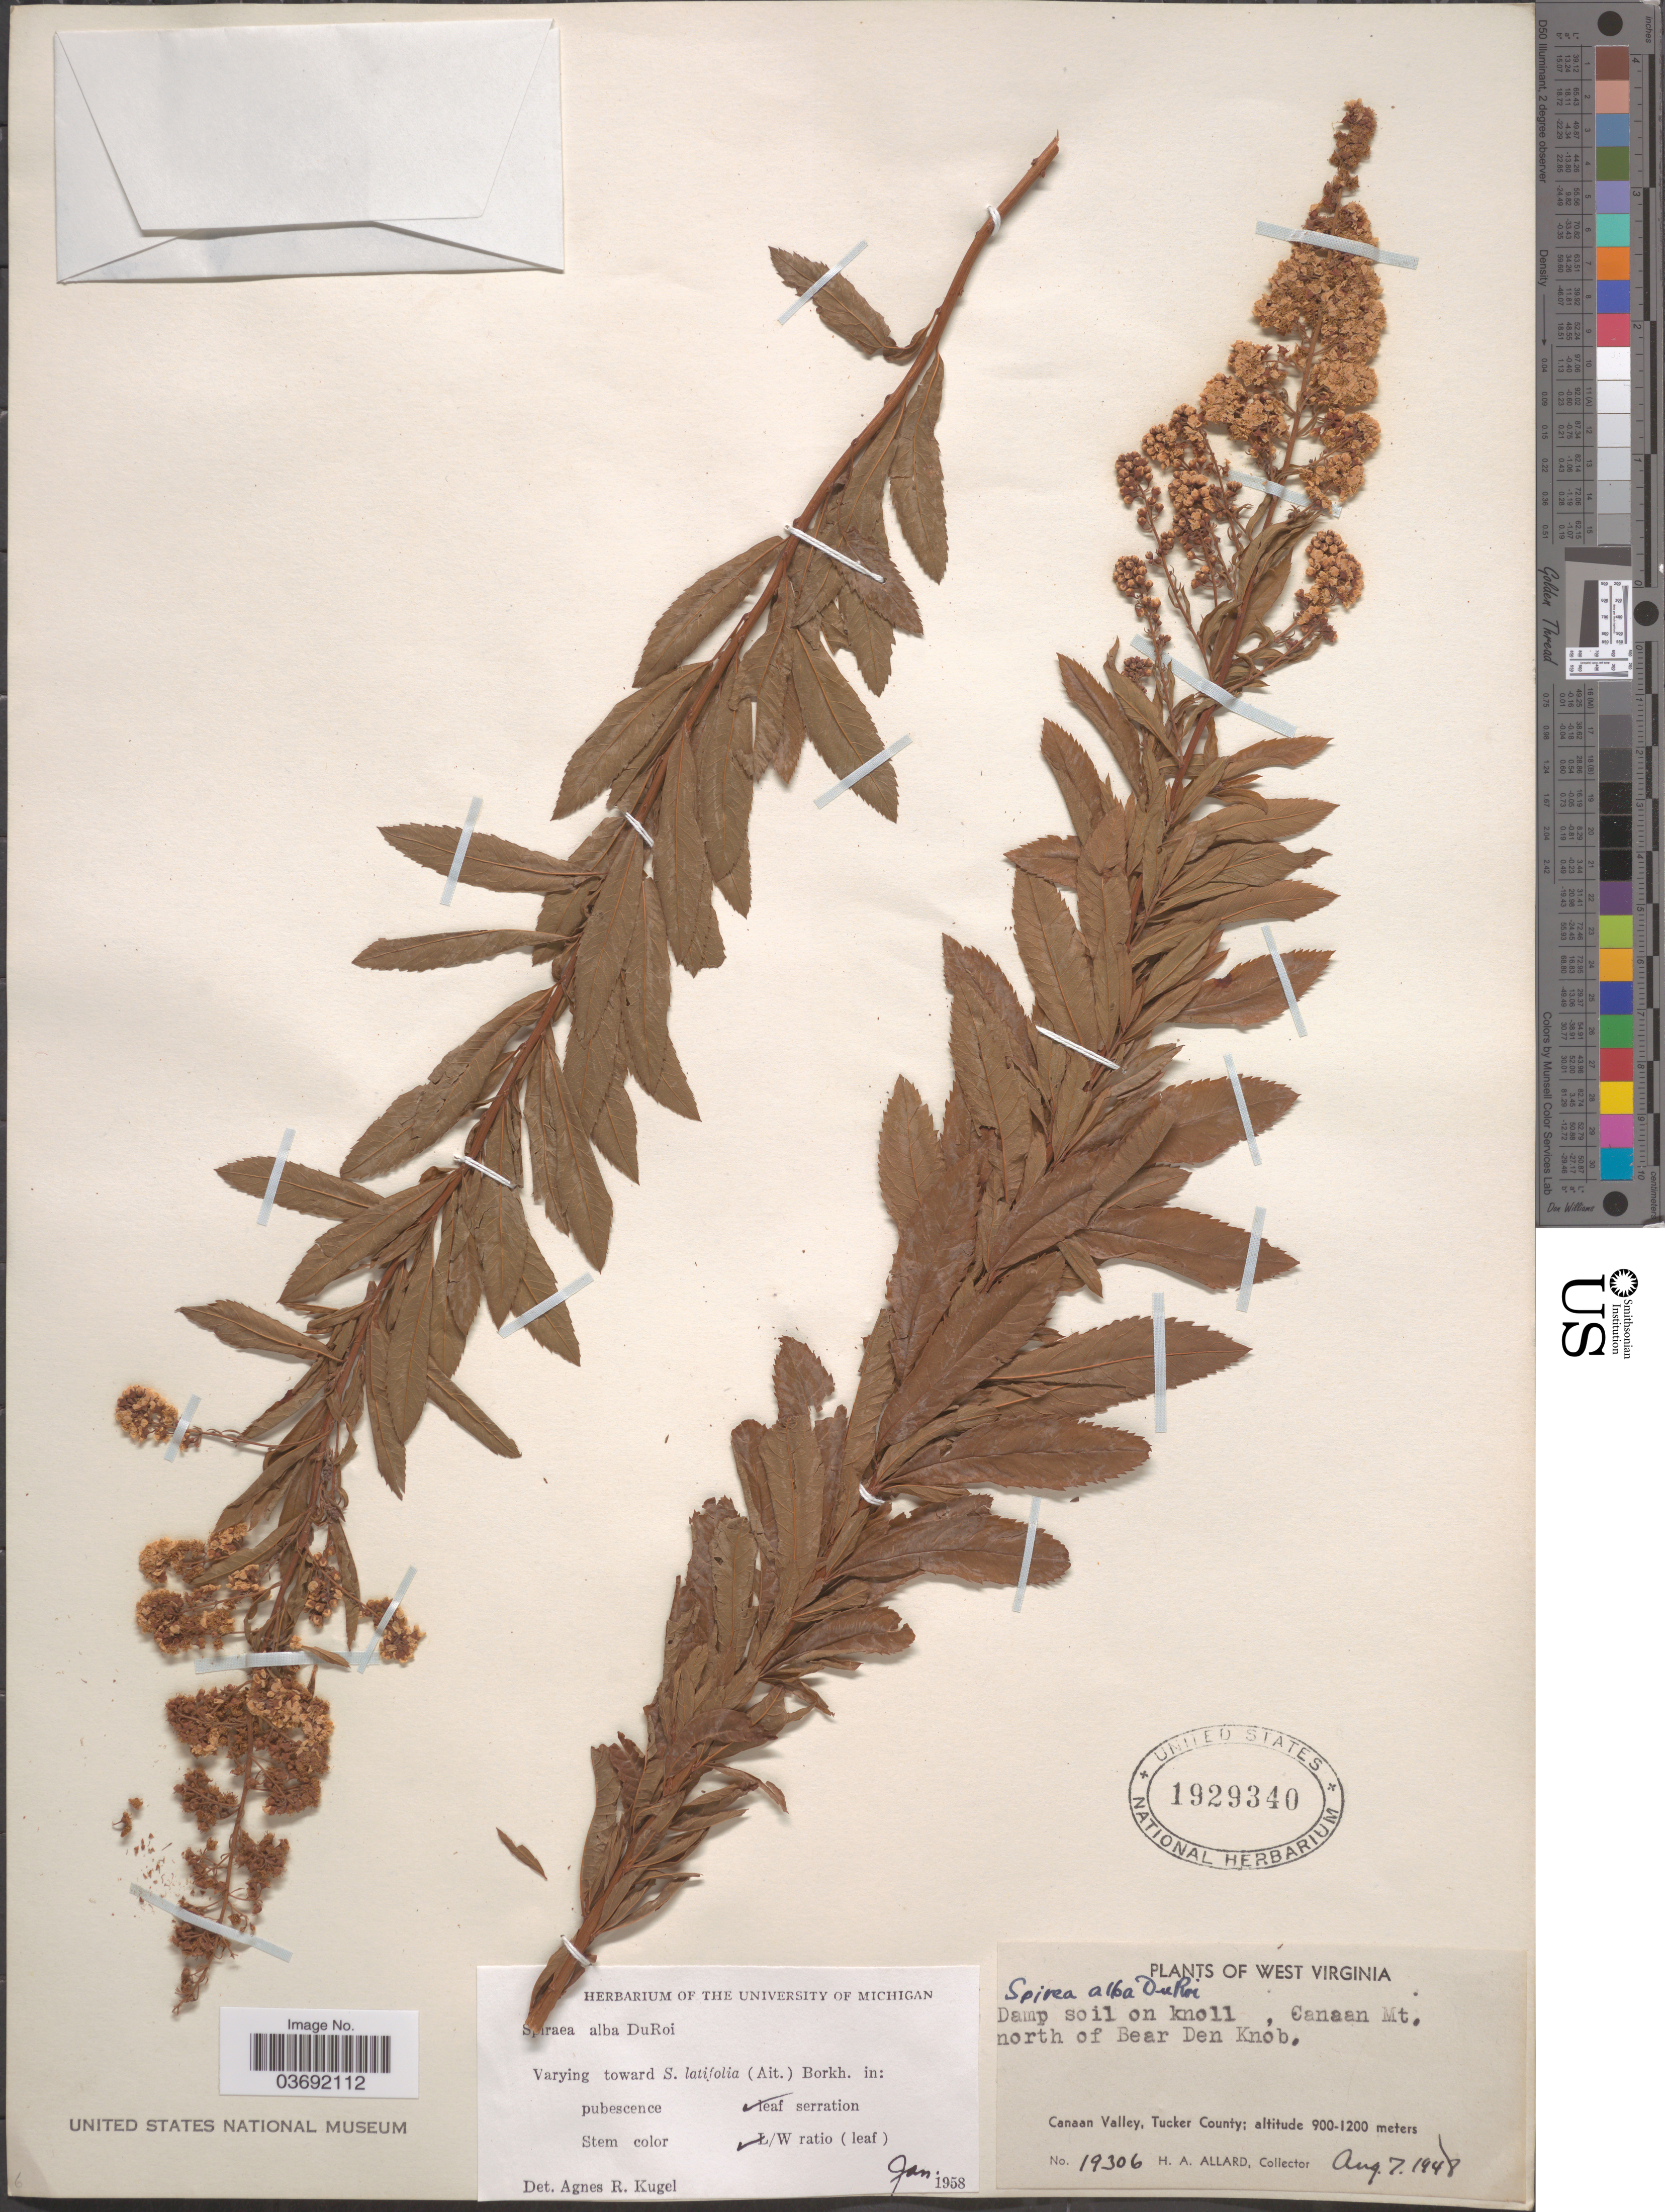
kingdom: Plantae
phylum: Tracheophyta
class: Magnoliopsida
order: Rosales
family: Rosaceae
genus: Spiraea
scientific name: Spiraea alba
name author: Du Roi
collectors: H. A. Allard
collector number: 19306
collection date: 1948-08-07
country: United States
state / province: West Virginia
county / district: Tucker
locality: Canaan Mt, north of Bear Den Knob. Canaan Valley, Tucker County.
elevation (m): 900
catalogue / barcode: US 1929340